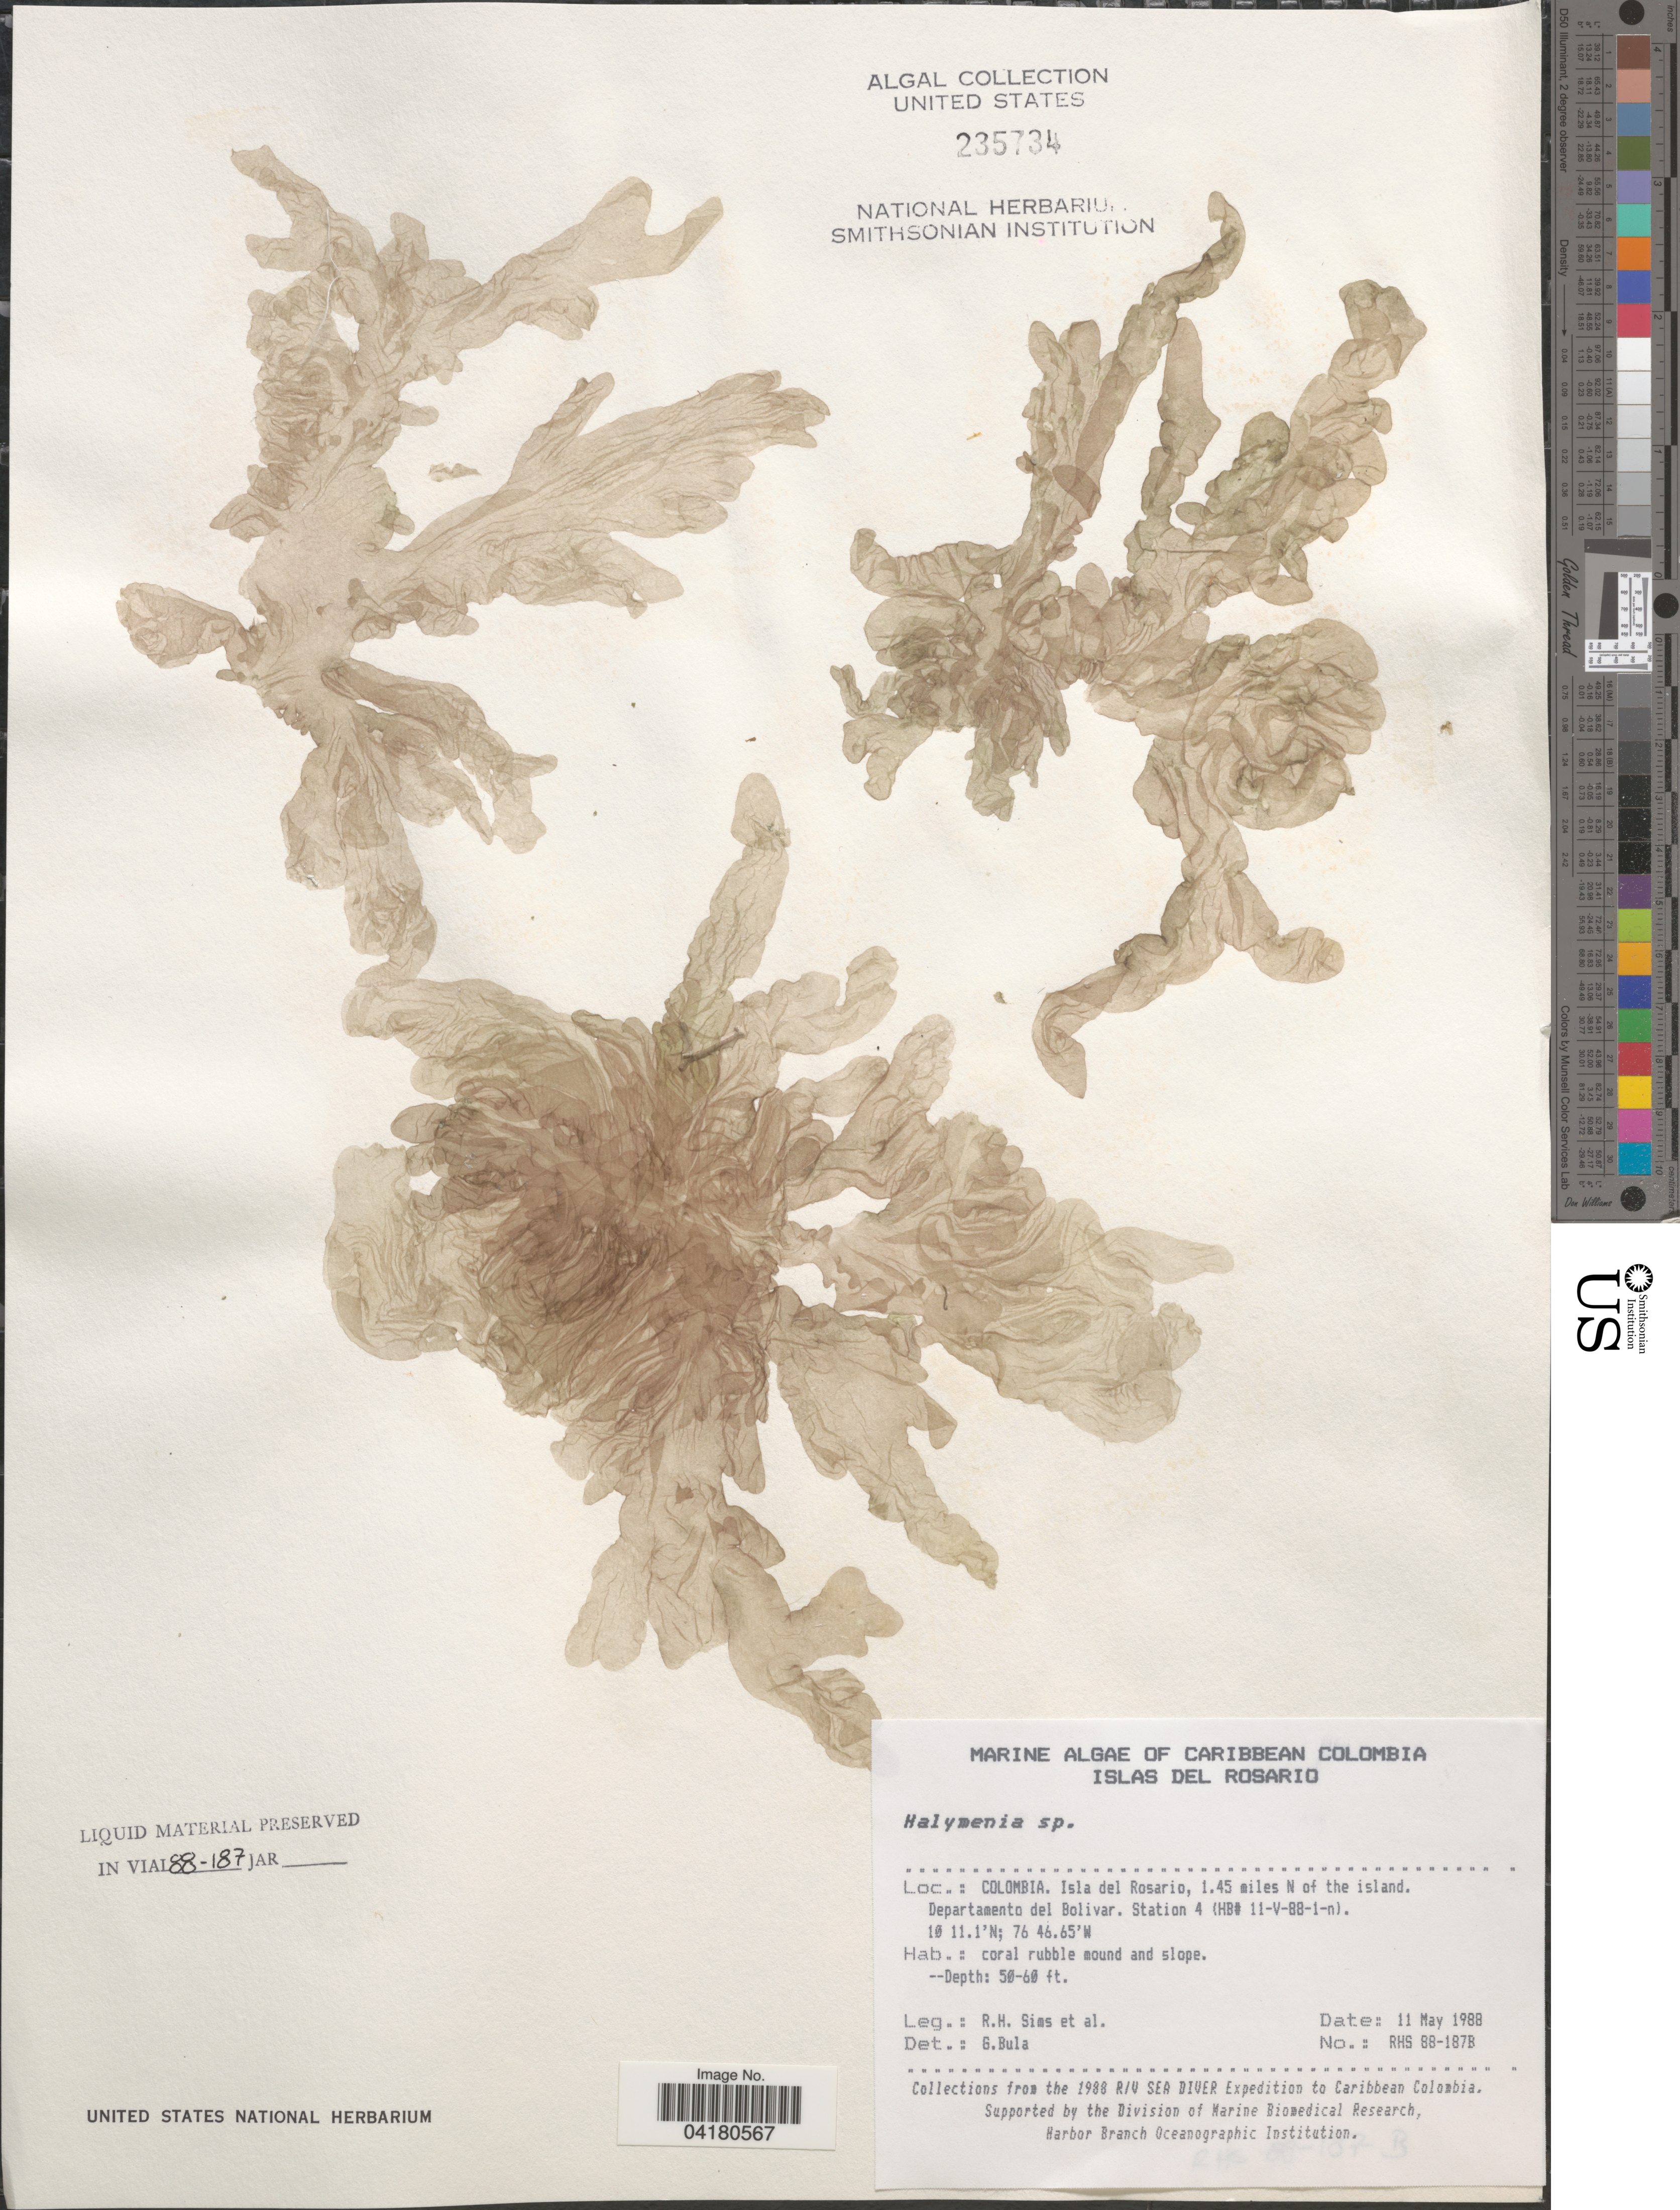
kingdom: Plantae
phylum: Rhodophyta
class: Florideophyceae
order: Halymeniales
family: Halymeniaceae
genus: Halymenia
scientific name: Halymenia sp.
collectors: R. H. Sims & et al.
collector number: RHS 88-187B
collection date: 1988-05-11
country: Colombia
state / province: Bolívar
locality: Caribbean Colombia. Islas del Rosario. Isla del Rosario, 1.45 miles N of the island. Departamento del Bolivar. Station 4 (HB# 11-V-88-1-n). The 1988 R/V Sea Diver Expedition to Caribbean Colombia.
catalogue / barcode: US 235734